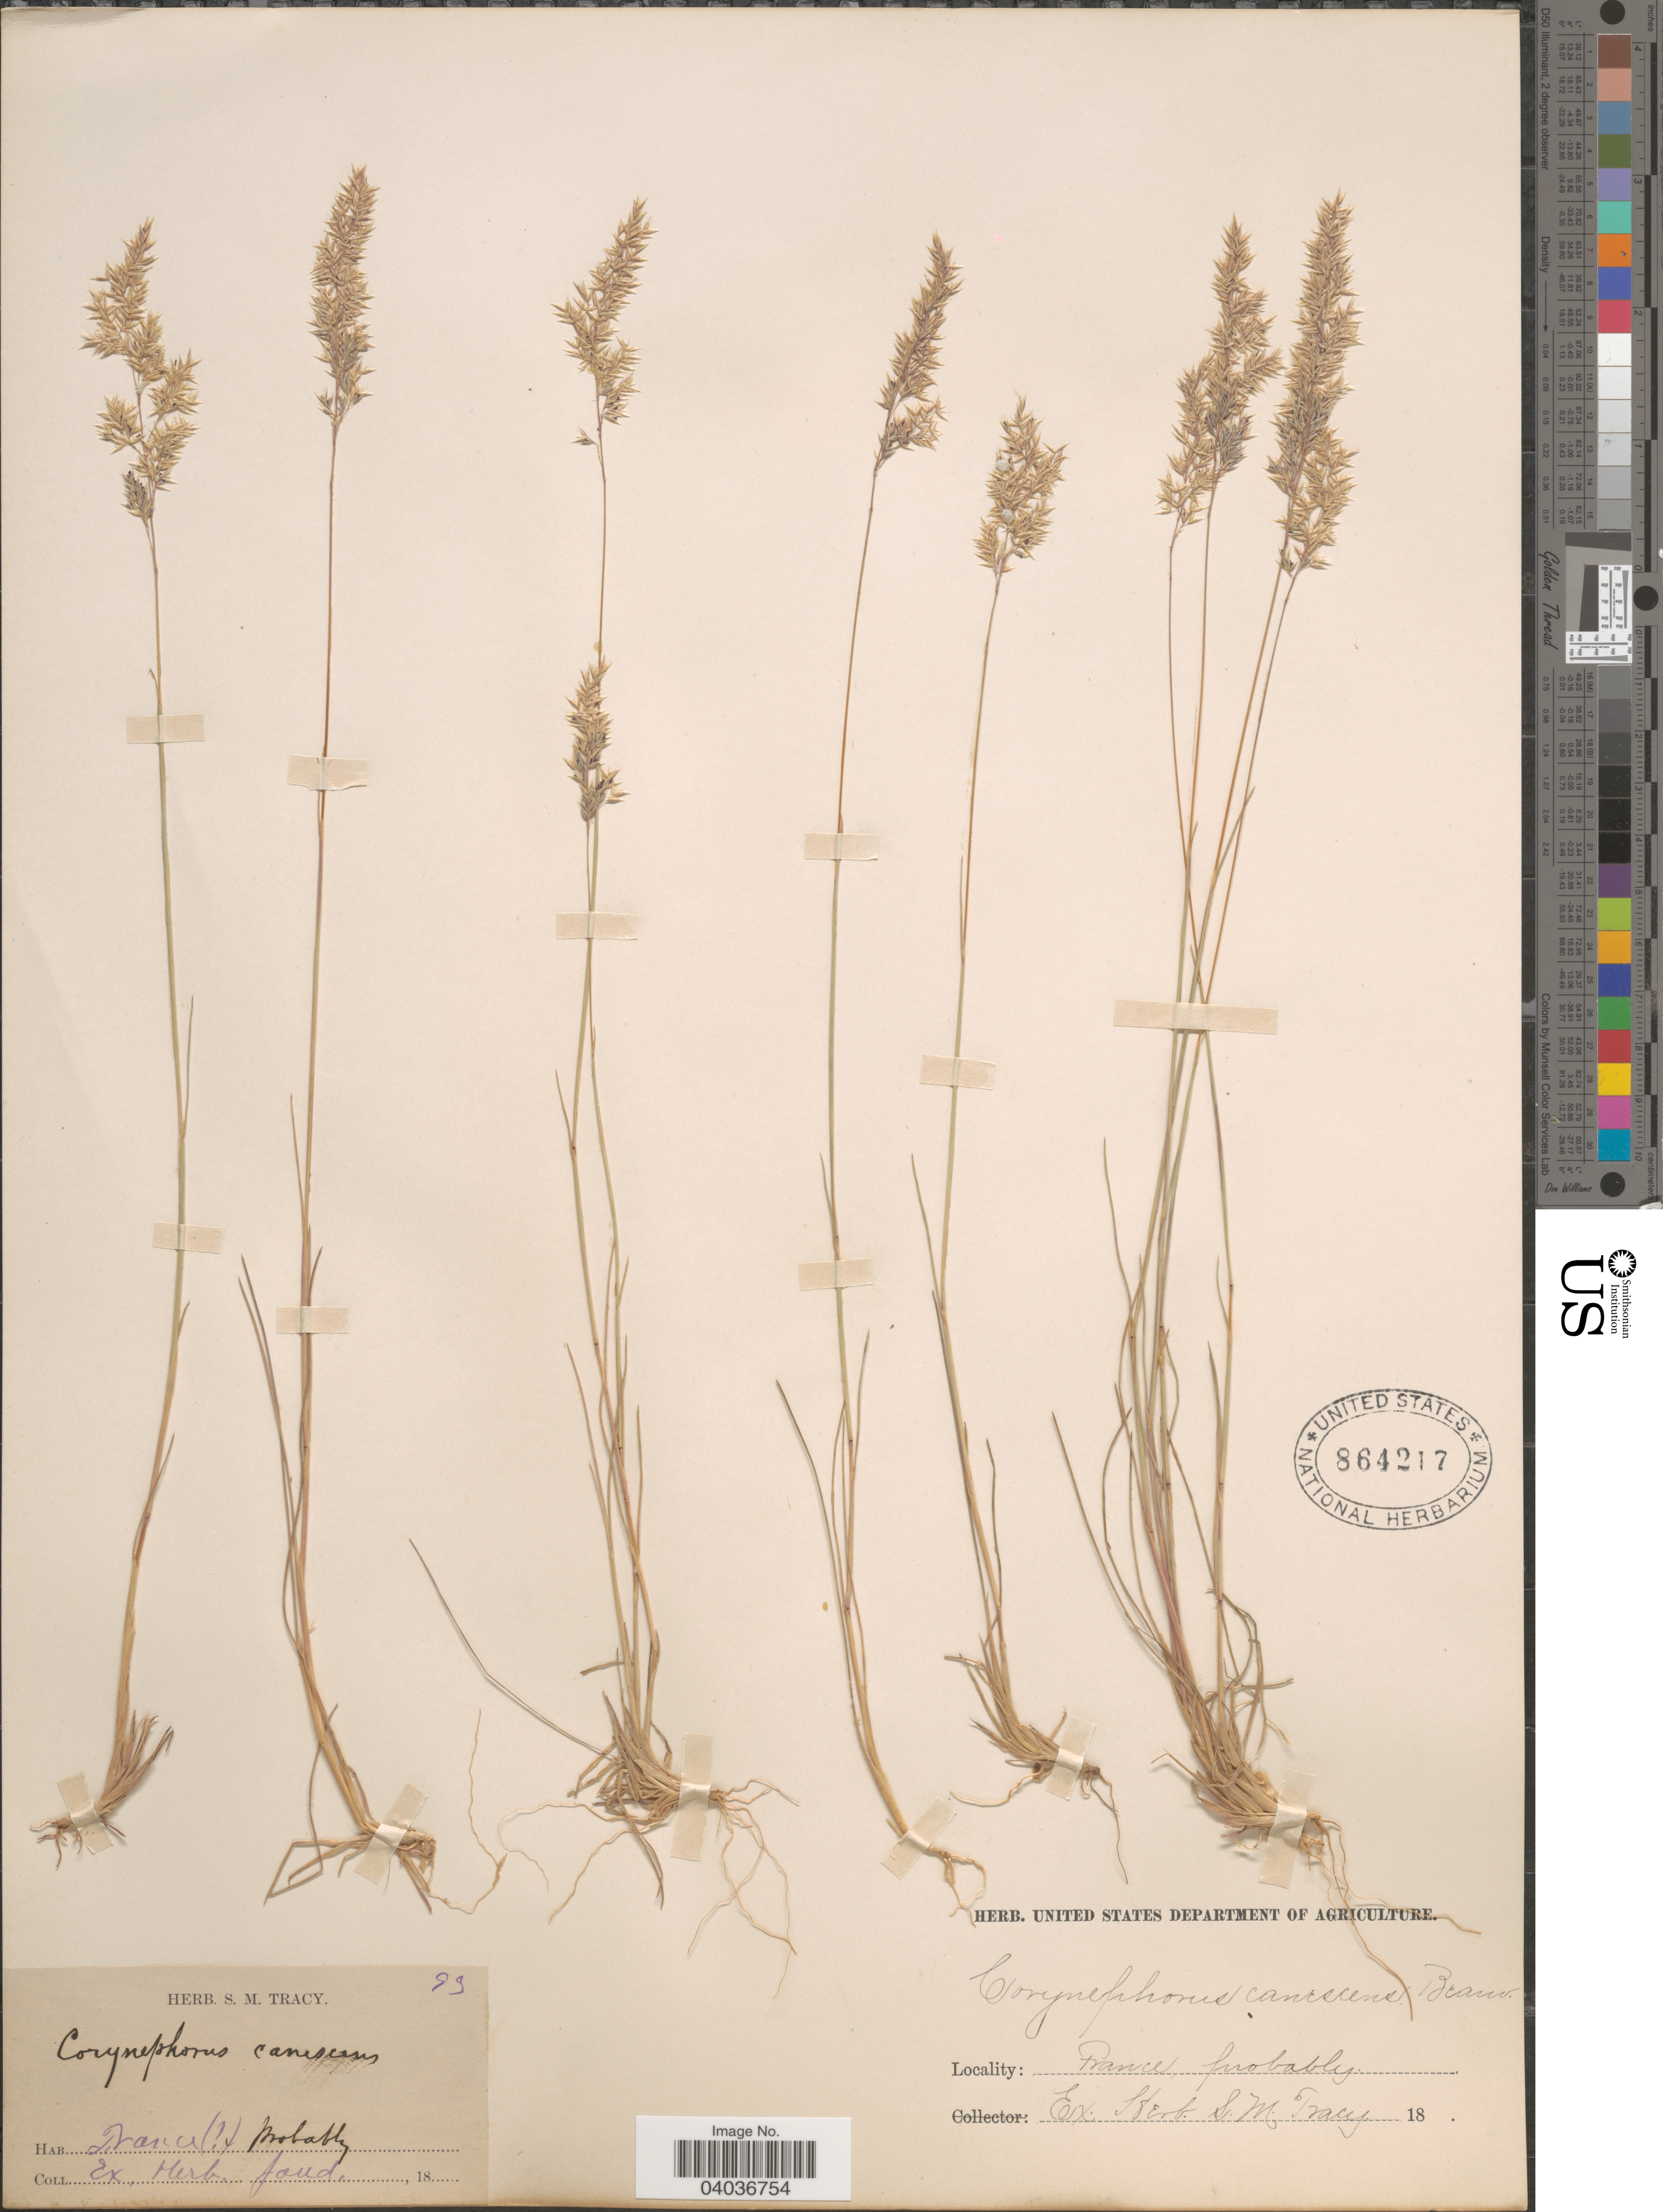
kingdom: Plantae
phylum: Tracheophyta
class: Liliopsida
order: Poales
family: Poaceae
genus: Corynephorus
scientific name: Corynephorus canescens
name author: (L, MEL) P. Beauv.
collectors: Ex herb. S. M. Tracy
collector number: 93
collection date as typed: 18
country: France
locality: France ( [unsure placement]) probably.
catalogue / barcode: US 864217